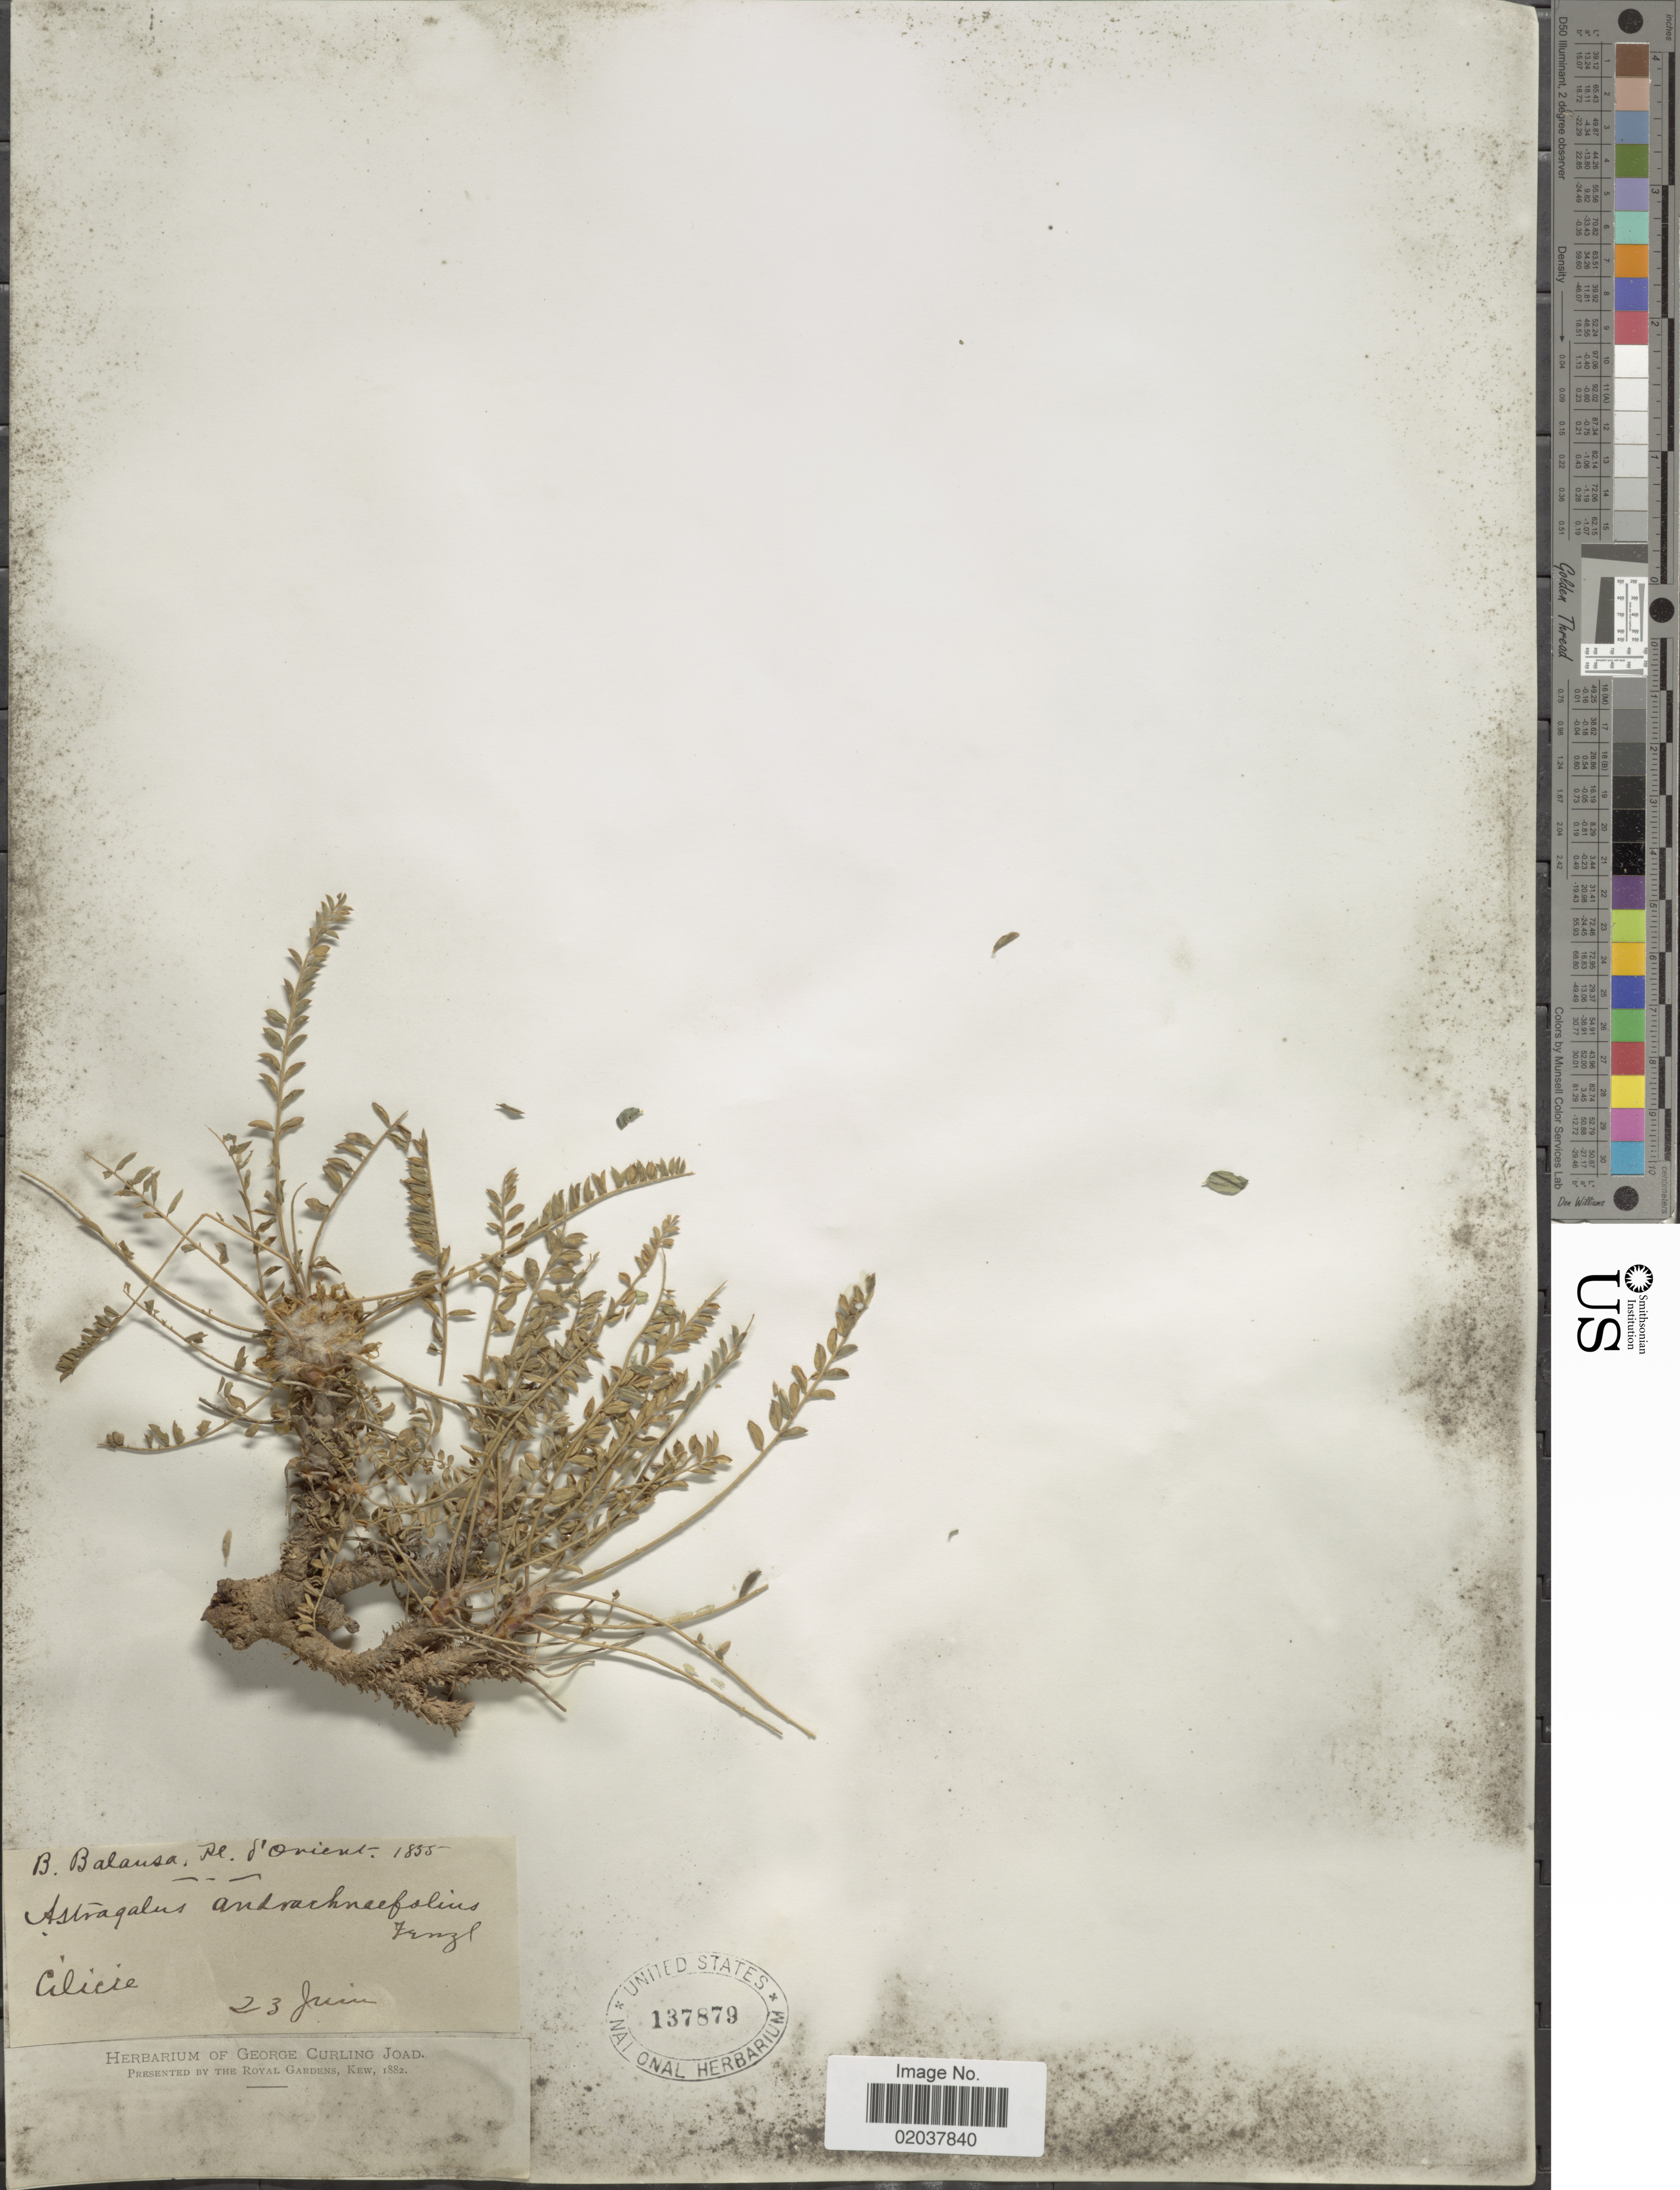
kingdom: Plantae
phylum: Tracheophyta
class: Magnoliopsida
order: Fabales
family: Fabaceae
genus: Astragalus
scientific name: Astragalus cephalotes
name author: Banks & Sol.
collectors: B. Balansa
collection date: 1855-06-23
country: Turkey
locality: Orient, Cilicie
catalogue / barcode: US 137879